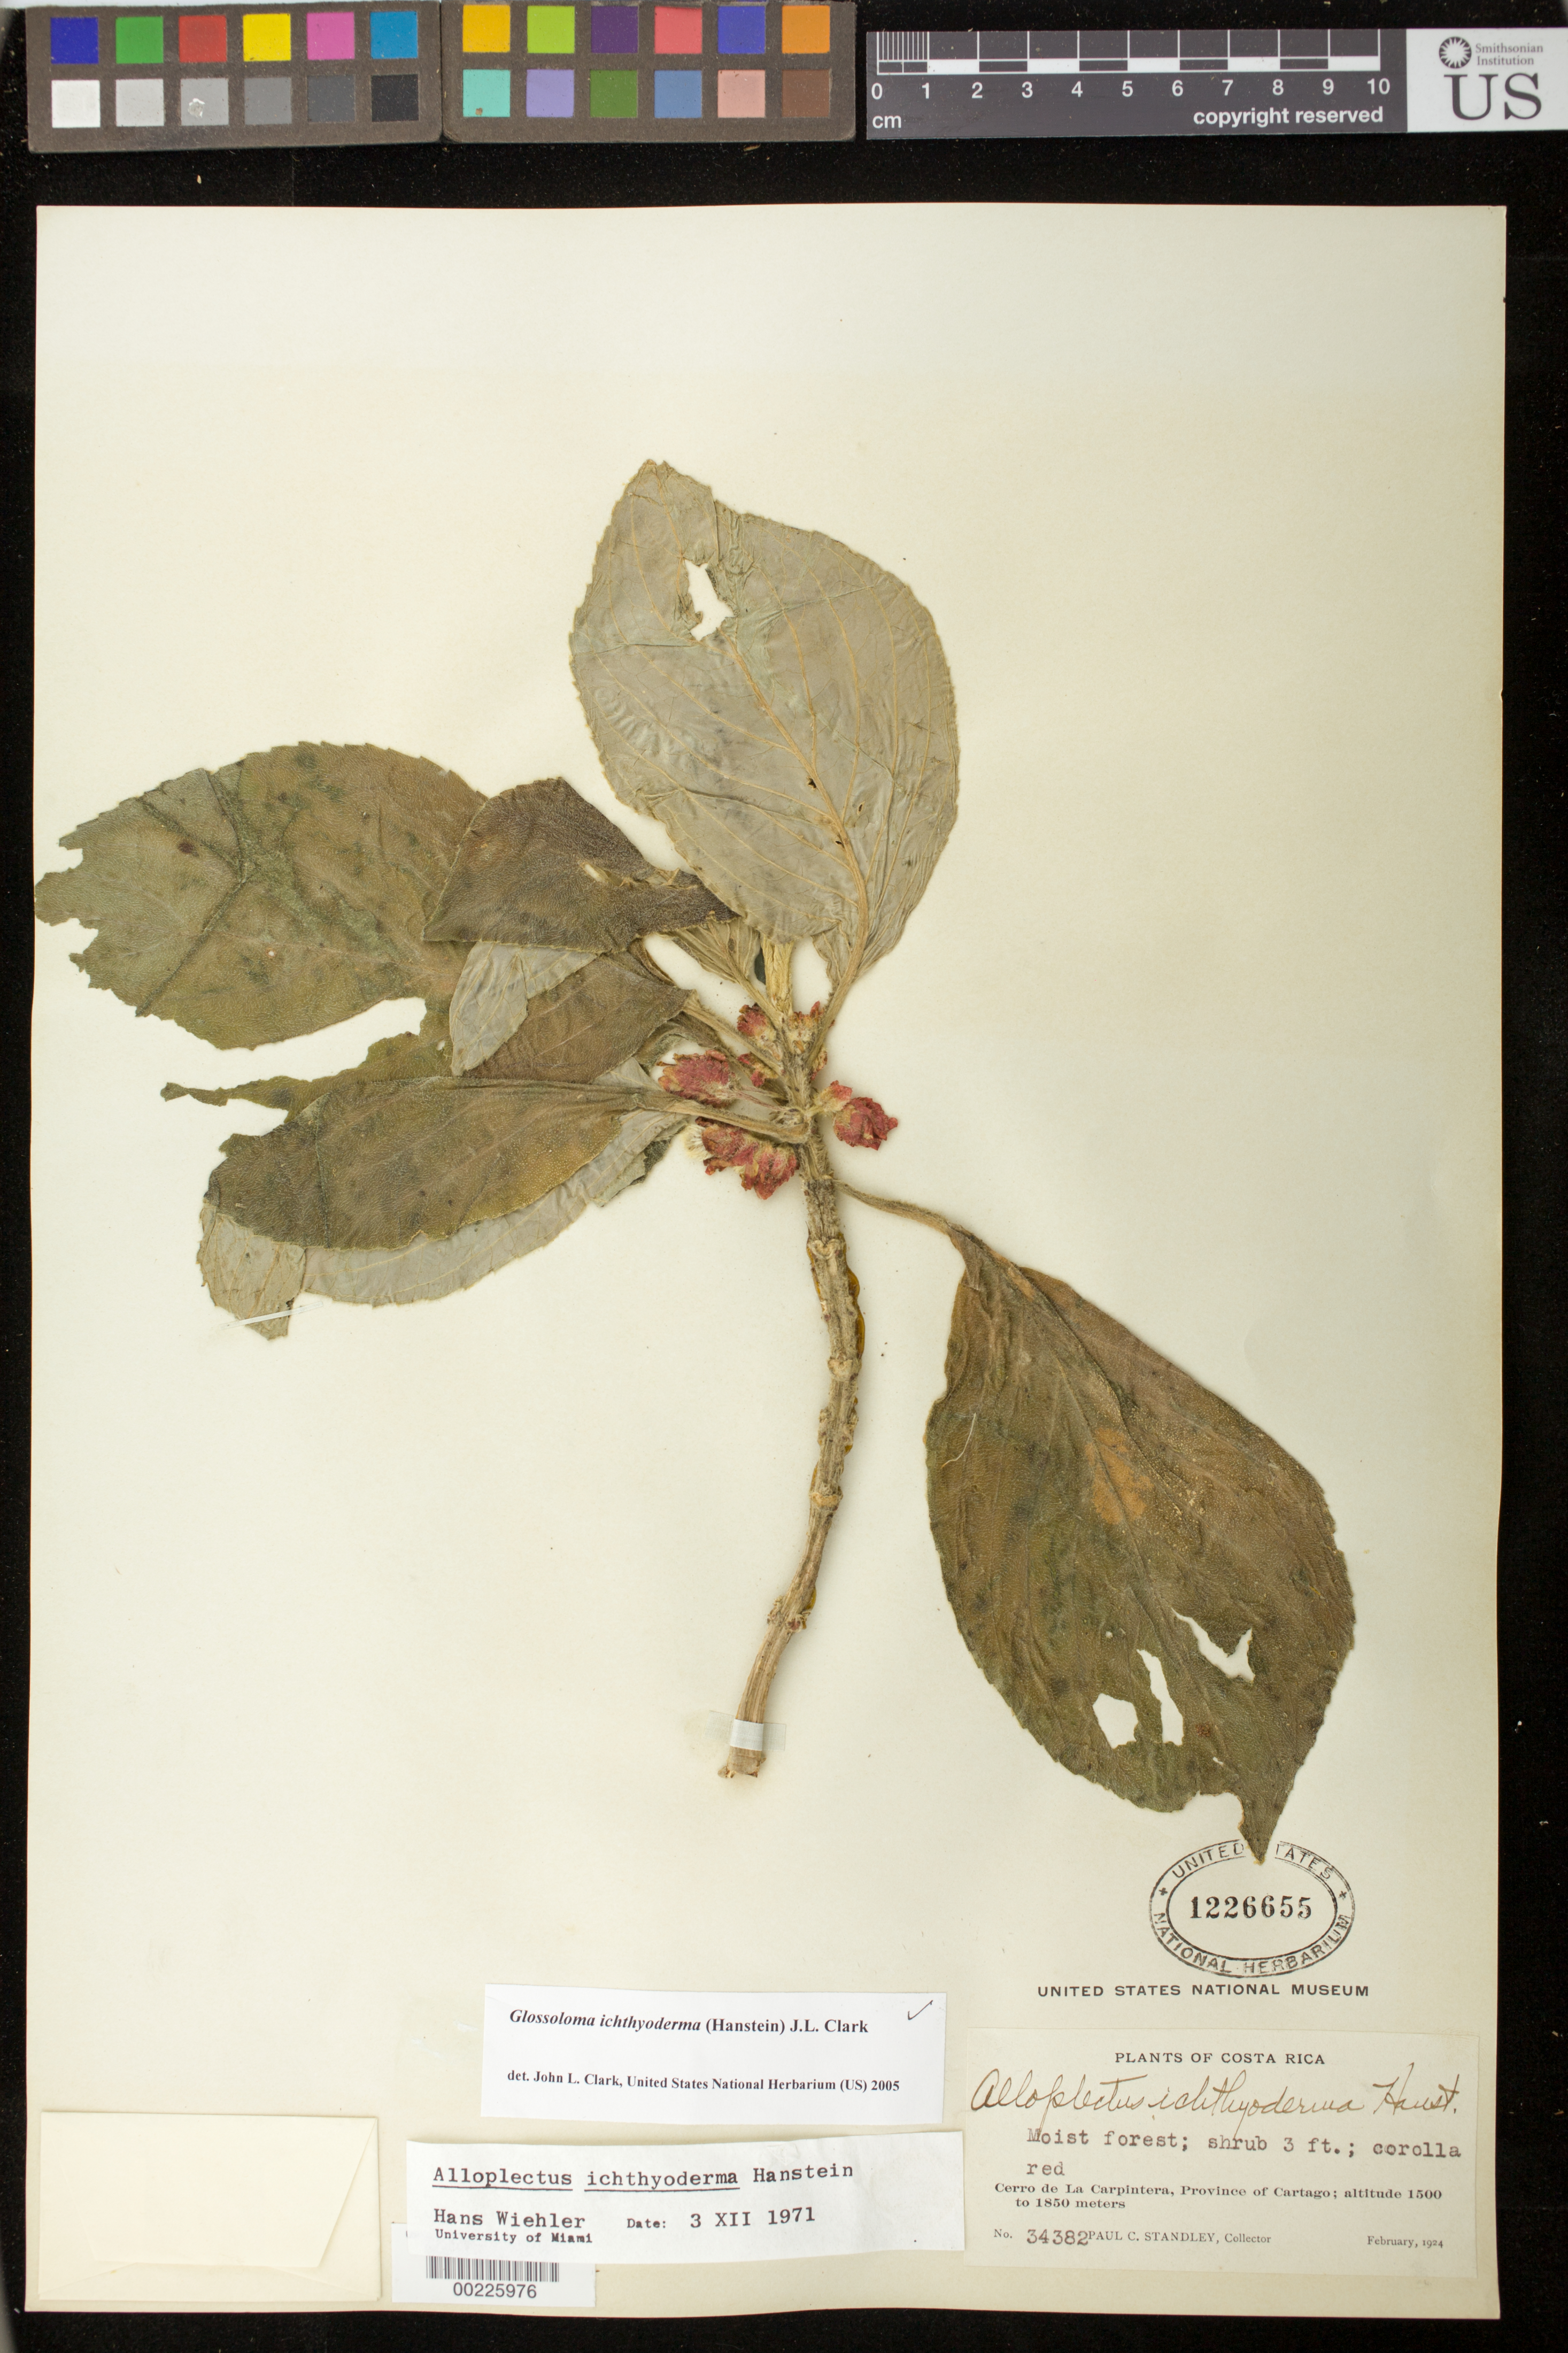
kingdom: Plantae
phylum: Tracheophyta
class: Magnoliopsida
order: Lamiales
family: Gesneriaceae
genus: Glossoloma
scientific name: Glossoloma ichthyoderma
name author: (Hanst.) J.L. Clark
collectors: P. C. Standley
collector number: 34382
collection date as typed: Feb 1924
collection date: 1924-02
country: Costa Rica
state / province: Cartago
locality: Cerro de La Carpintera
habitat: Moist forest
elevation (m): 1500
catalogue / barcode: US 1226655